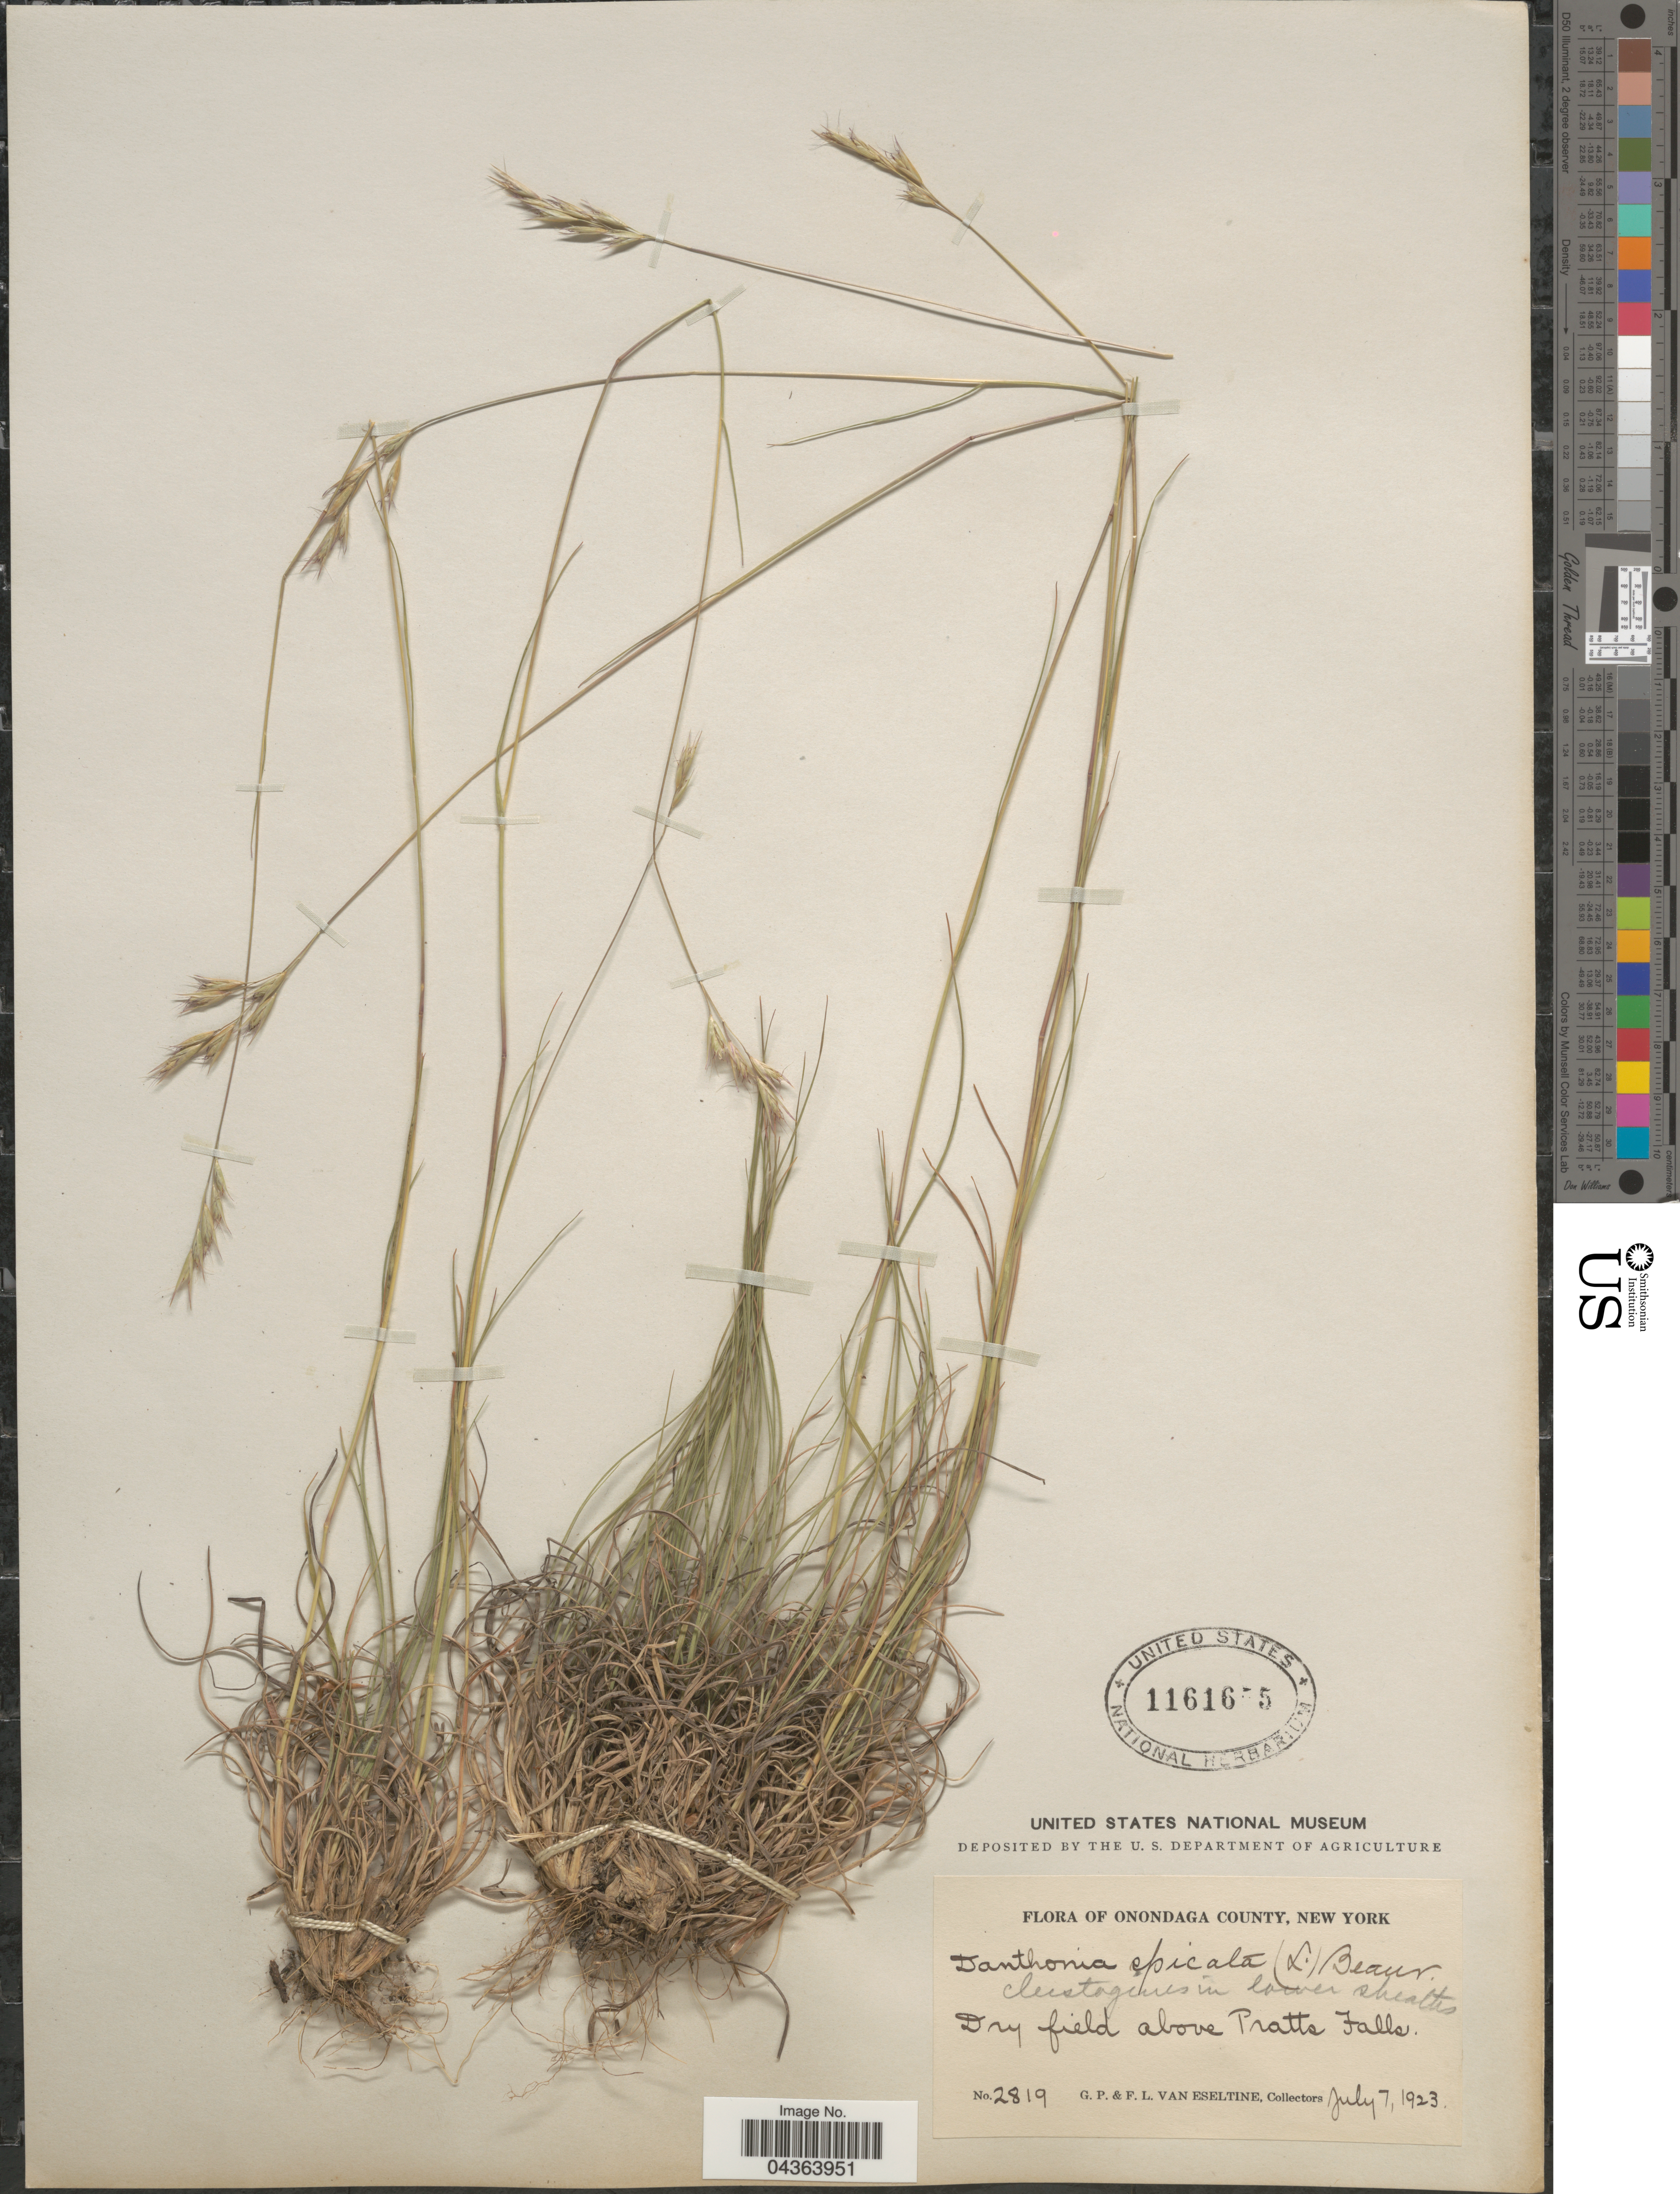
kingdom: Plantae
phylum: Tracheophyta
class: Liliopsida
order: Poales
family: Poaceae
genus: Danthonia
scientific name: Danthonia spicata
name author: (L.) P. Beauv. ex Roem. & Schult.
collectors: G. P. Van Eseltine & F. Van eseltine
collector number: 2819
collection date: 1923-07-07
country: United States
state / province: New York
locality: Onondaga County. Dry field above Pratts Falls.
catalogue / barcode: US 1161655